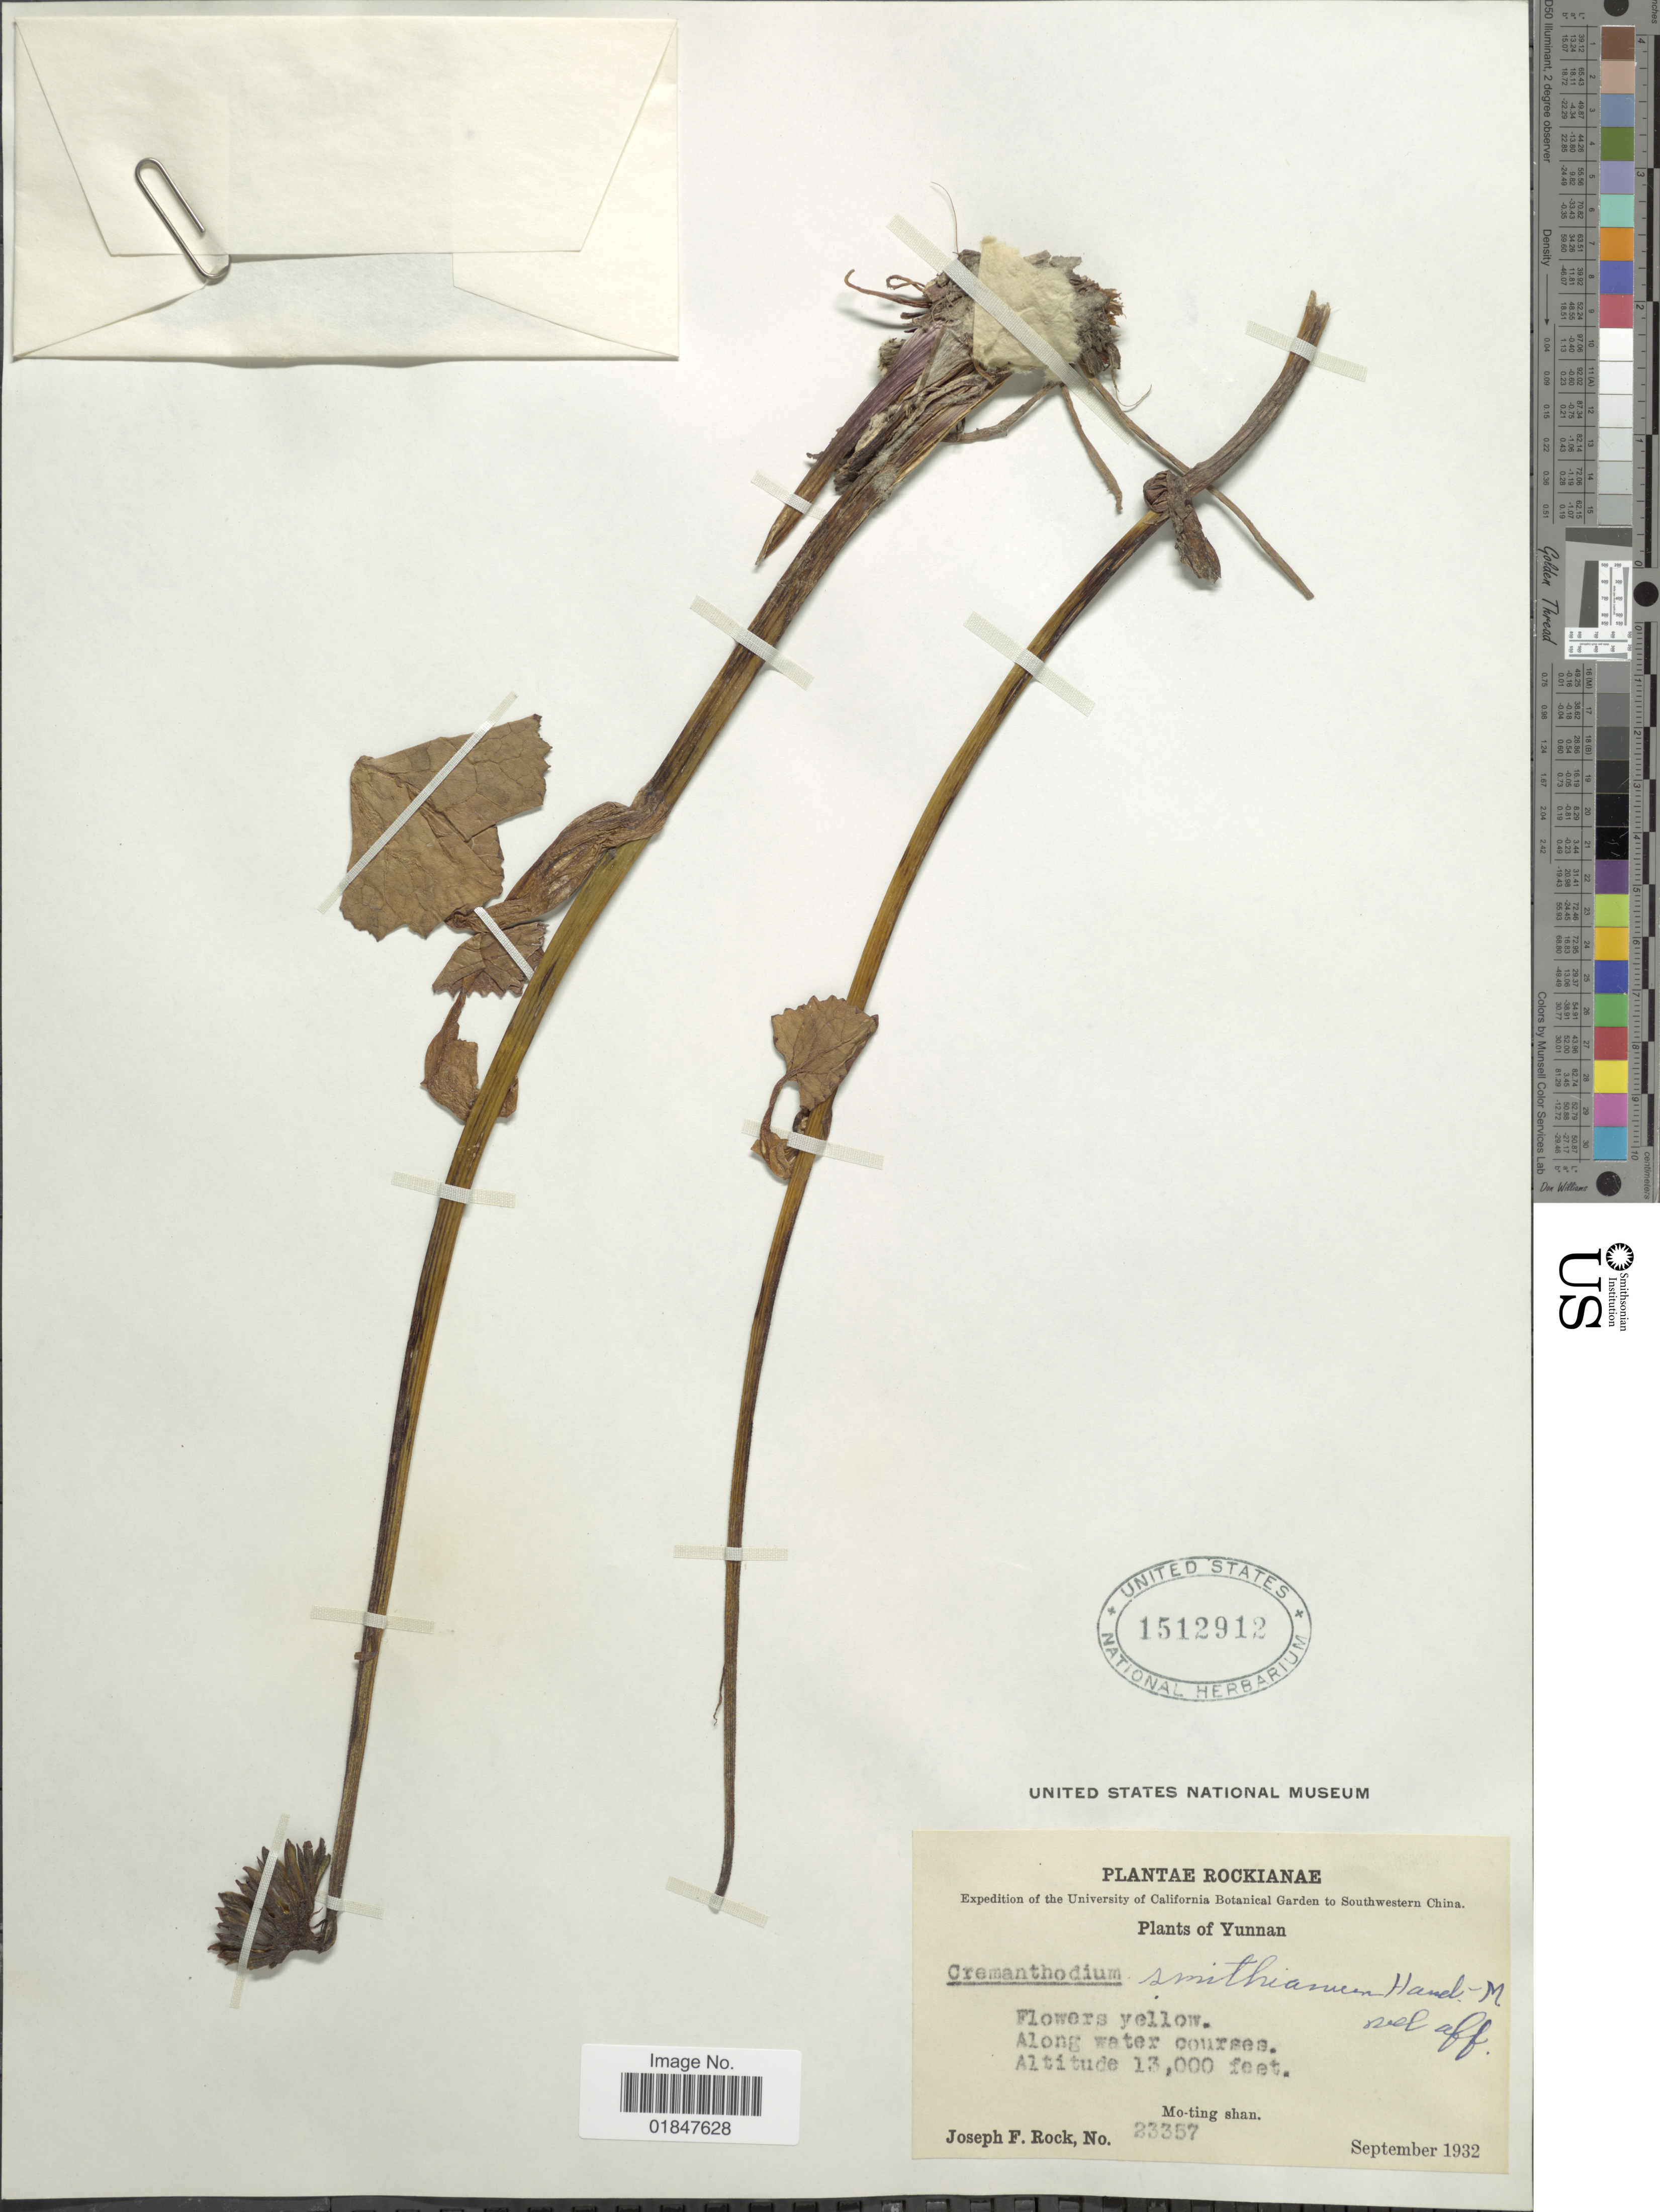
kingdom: Plantae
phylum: Tracheophyta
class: Magnoliopsida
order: Asterales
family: Asteraceae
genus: Cremanthodium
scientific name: Cremanthodium smithianum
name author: (Hand.-Mazz.) Hand.-Mazz.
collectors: J. F. Rock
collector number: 23357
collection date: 1932-09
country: China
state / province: Yunnan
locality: Mo-ting shan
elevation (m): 3962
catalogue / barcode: US 1512912